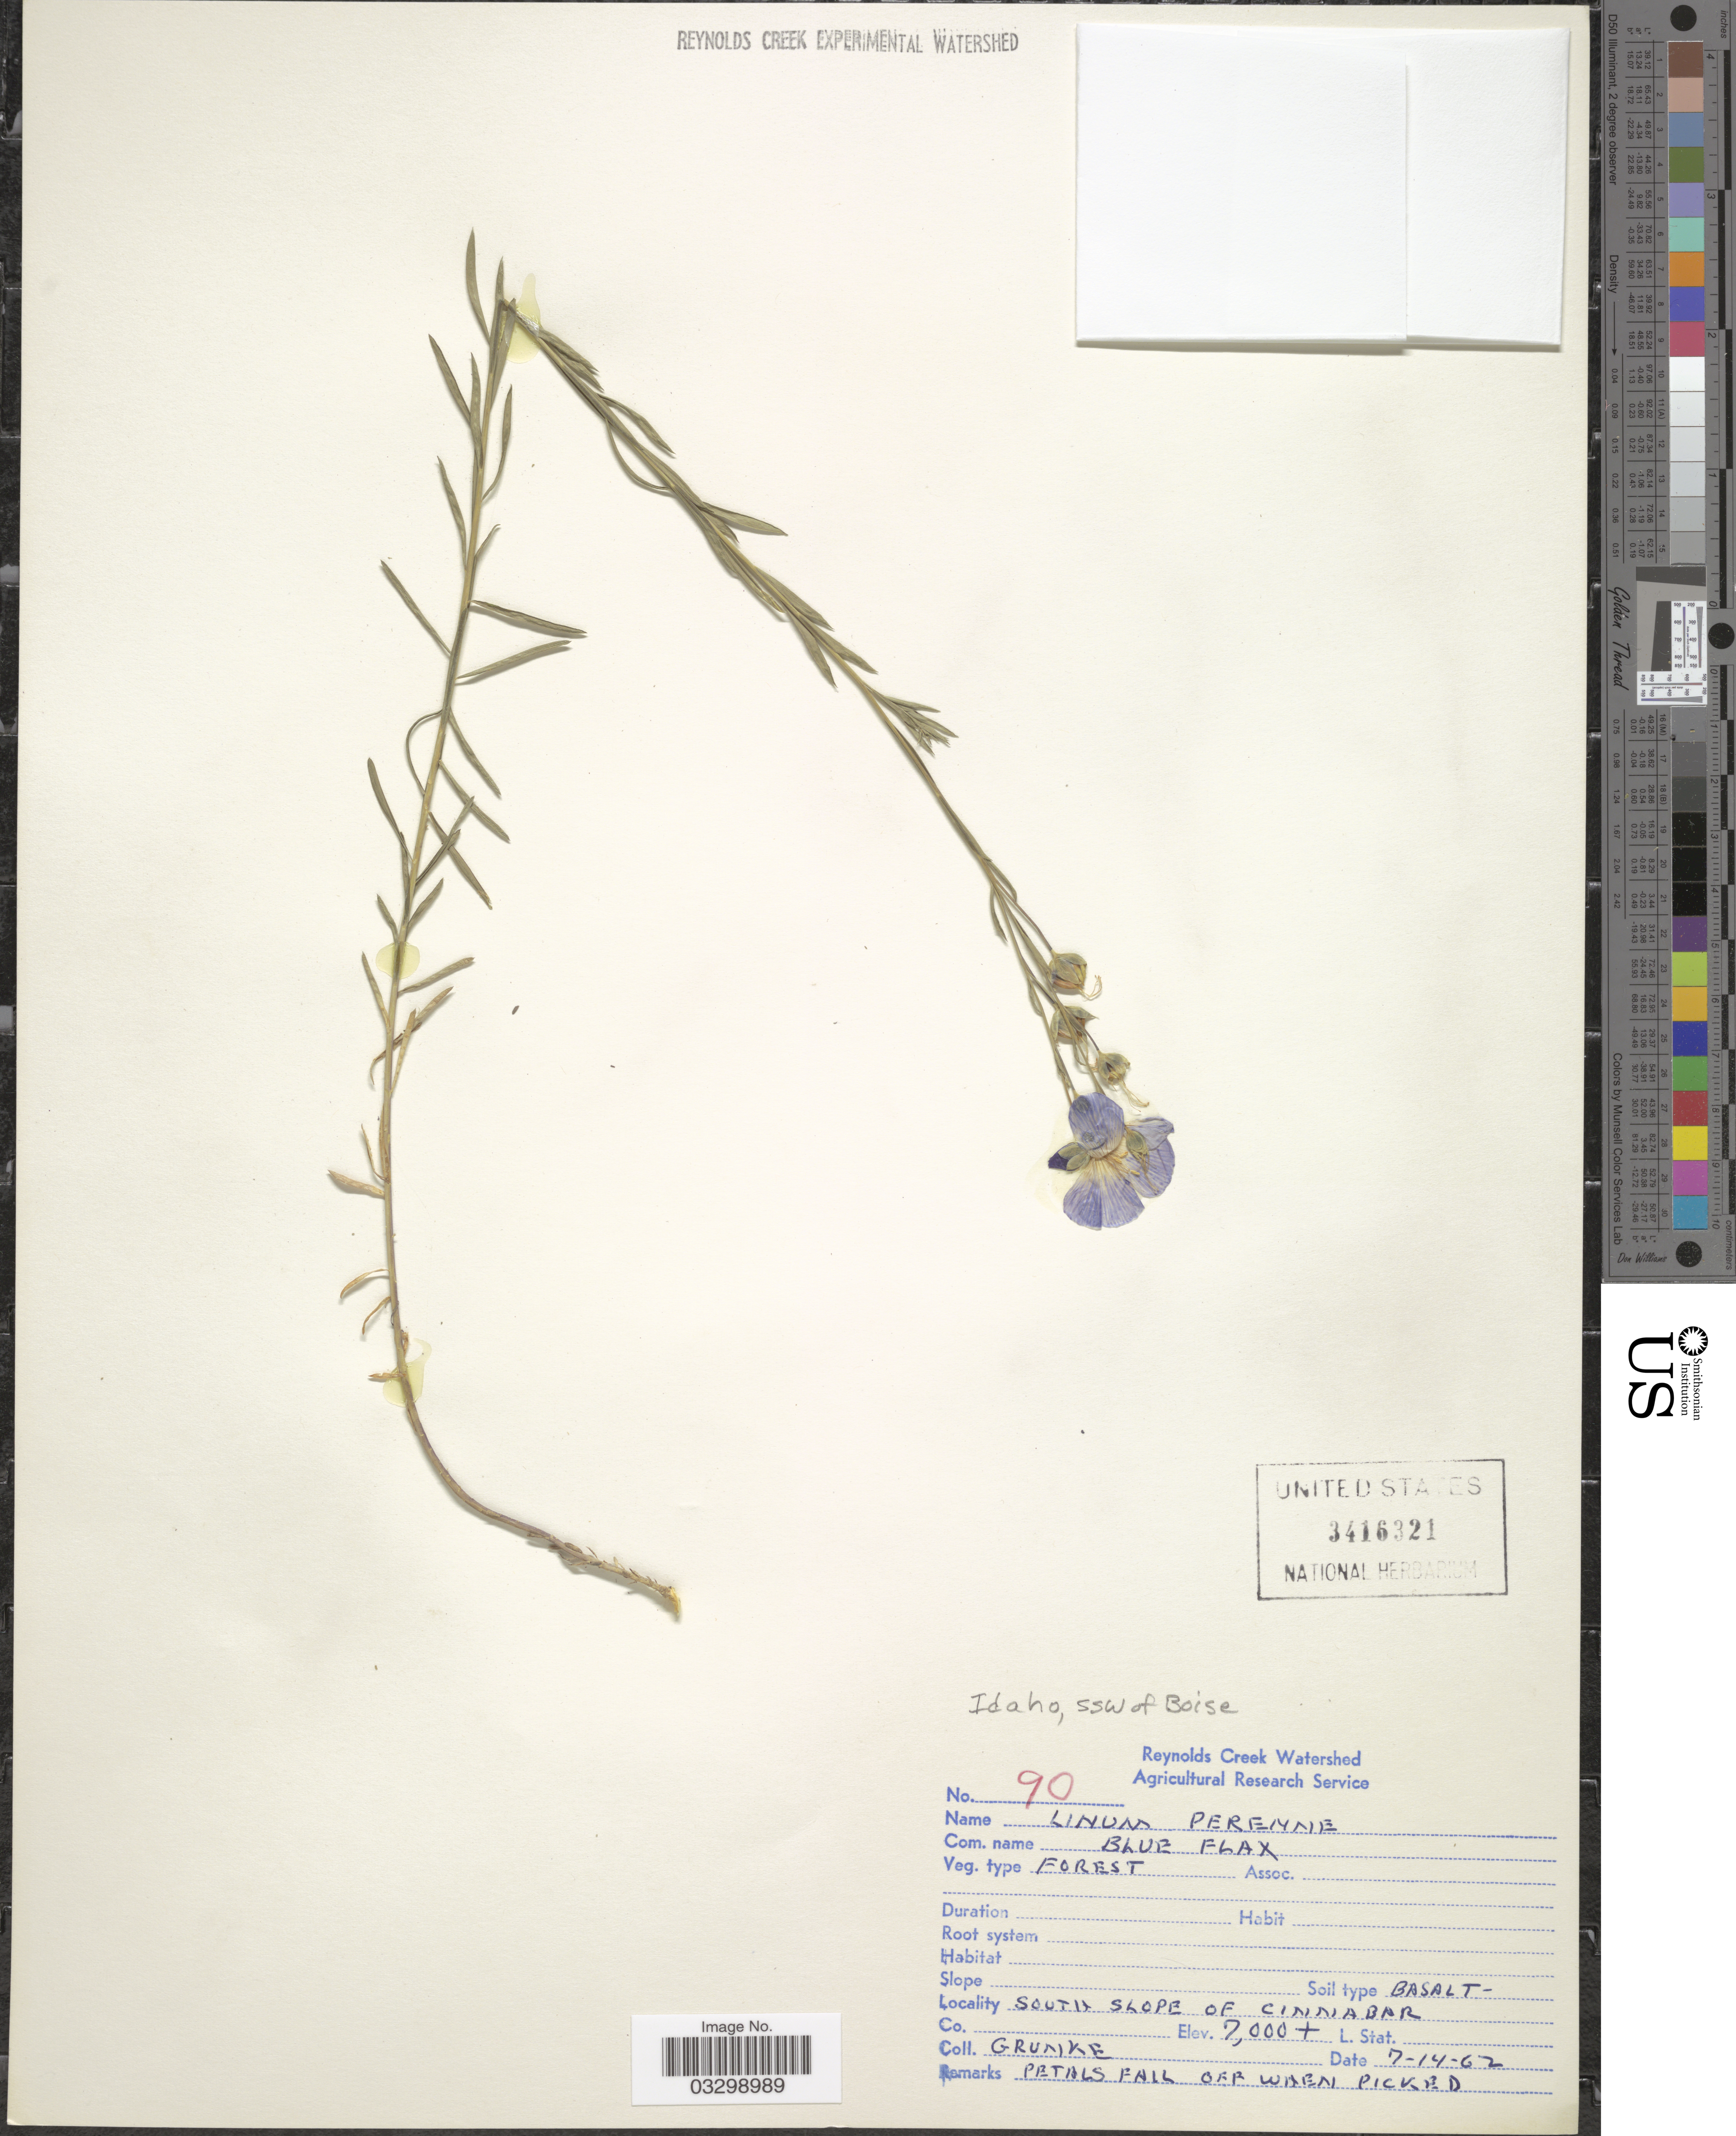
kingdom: Plantae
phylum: Tracheophyta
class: Magnoliopsida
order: Malpighiales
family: Linaceae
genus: Linum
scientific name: Linum perenne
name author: L.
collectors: Grunke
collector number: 90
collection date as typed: Transcribed d/m/y: 14/7/62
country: United States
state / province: Idaho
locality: SSW of Boise. Reynolds Creek Watershed. South slope of Cinnabar.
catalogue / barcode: US 3416321